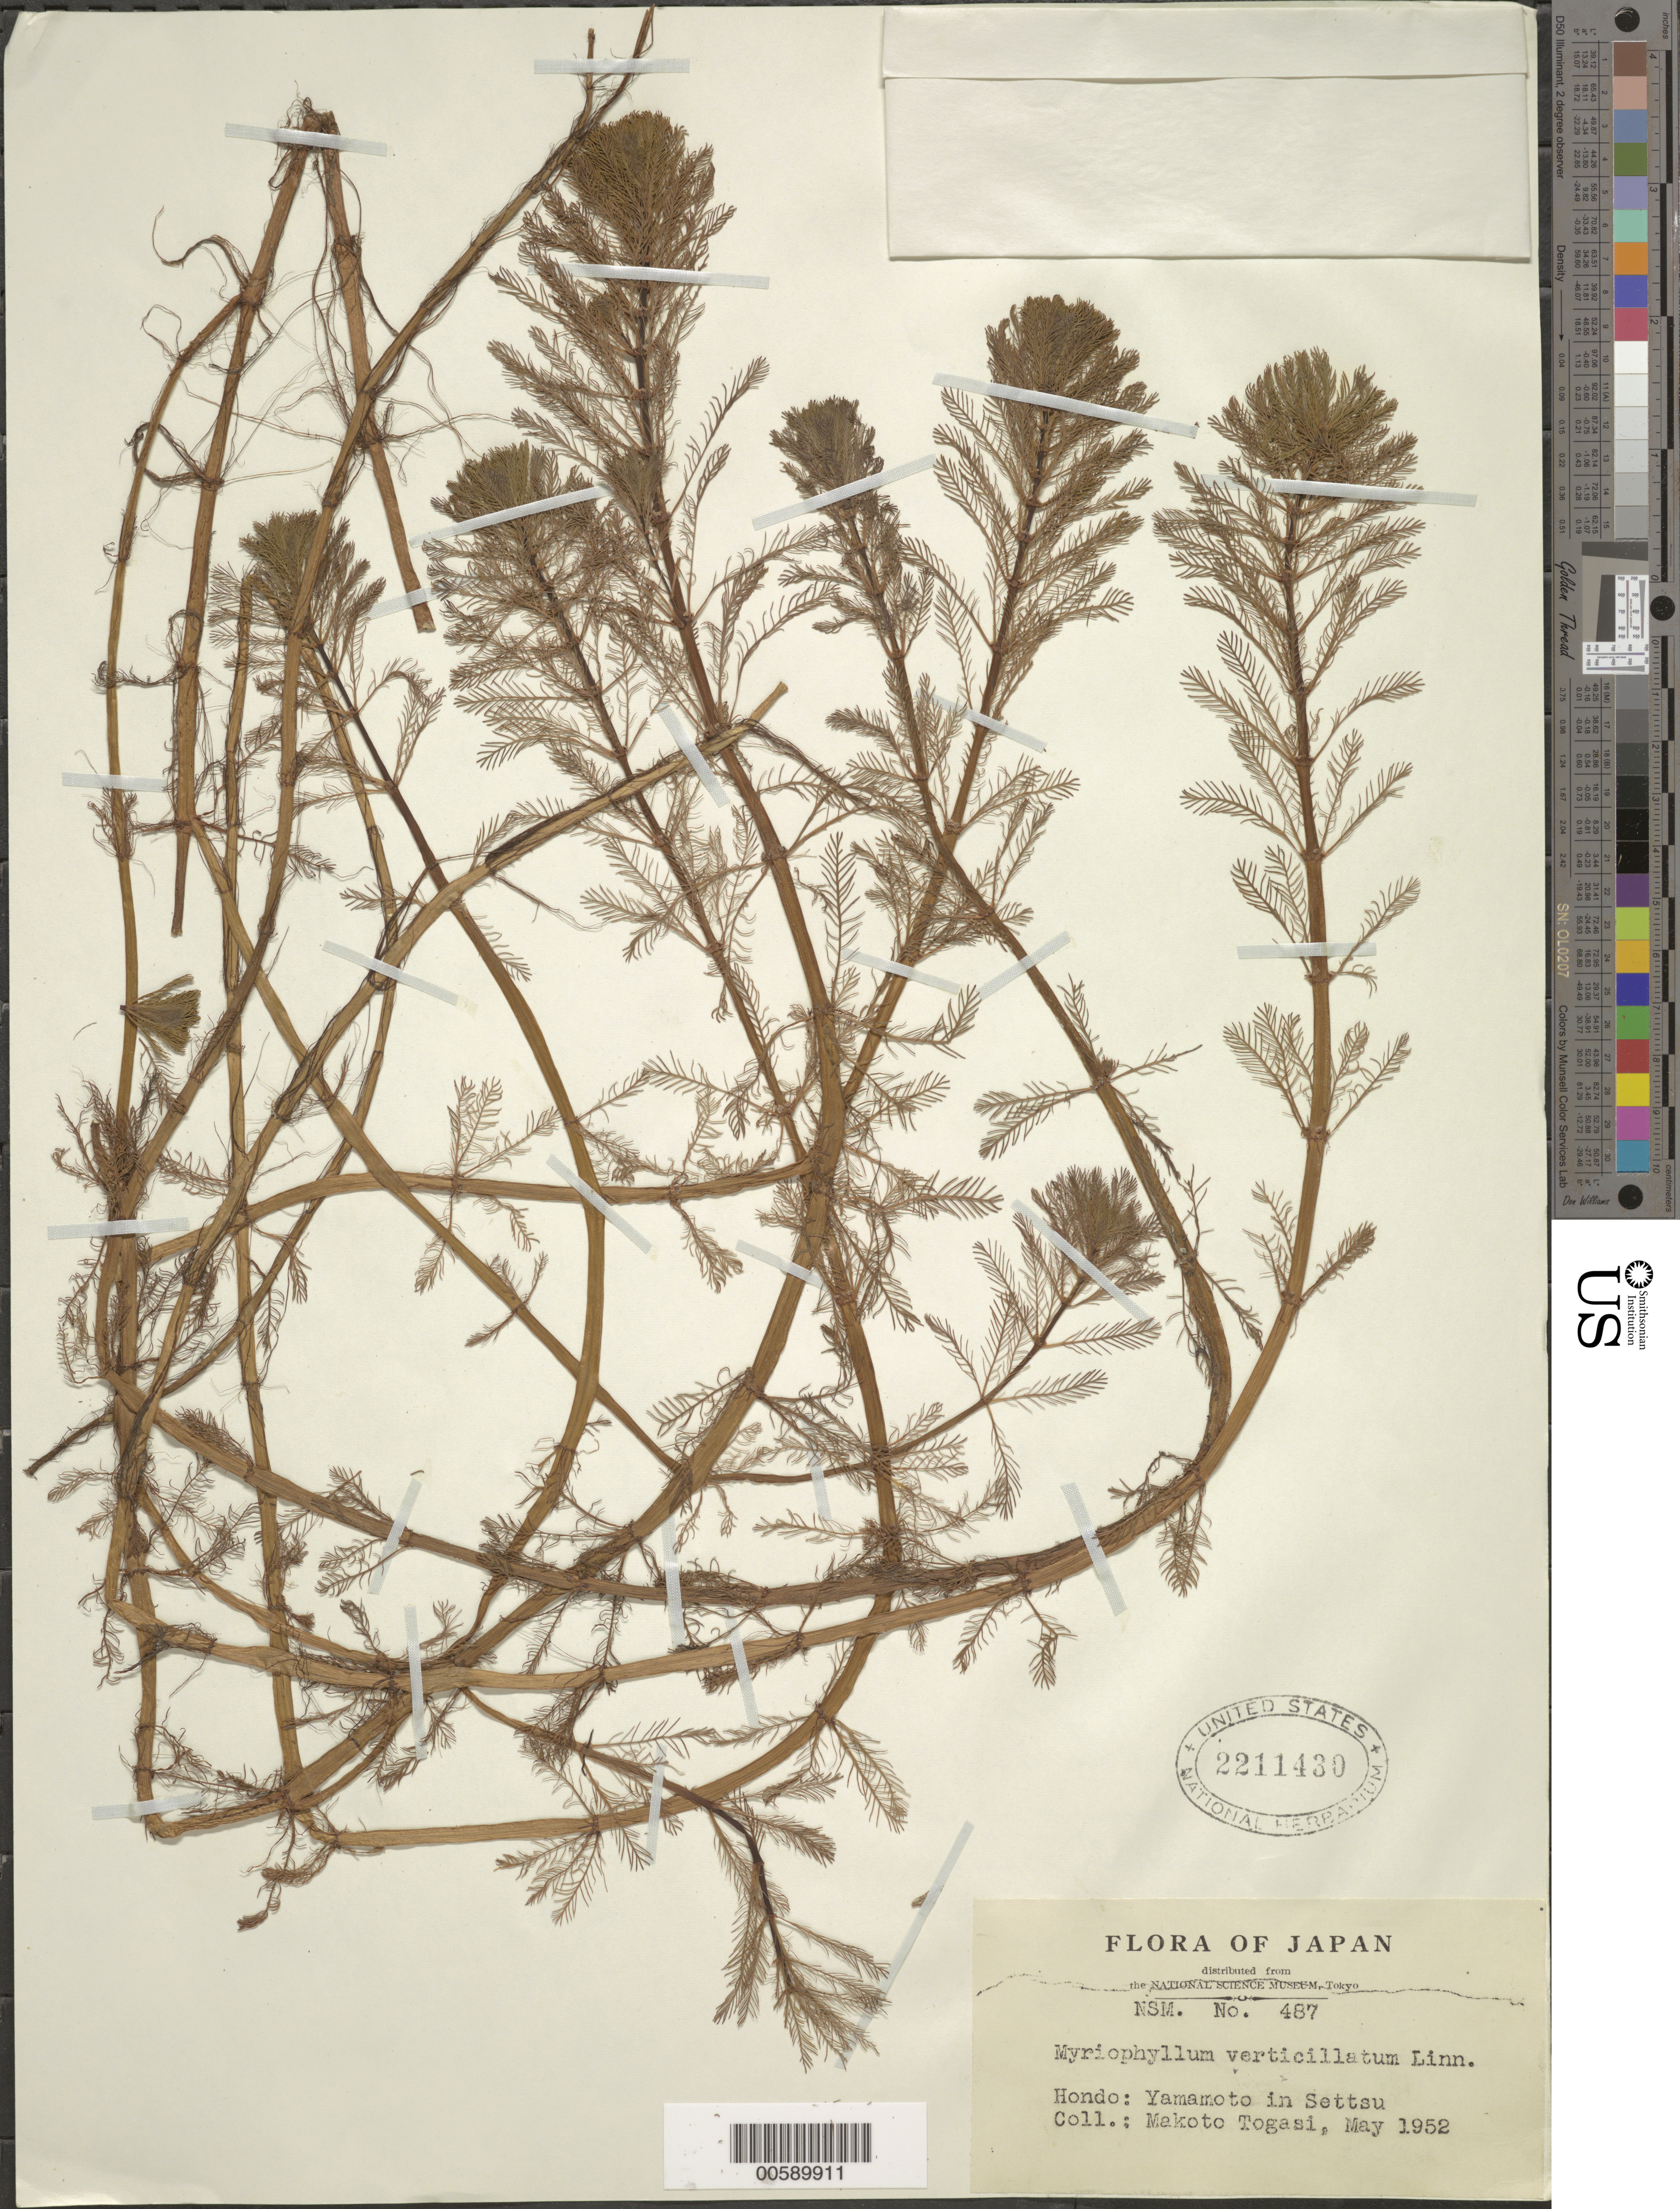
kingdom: Plantae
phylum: Tracheophyta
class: Magnoliopsida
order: Saxifragales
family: Haloragaceae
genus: Myriophyllum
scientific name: Myriophyllum verticillatum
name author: L.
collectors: M. Togasi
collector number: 487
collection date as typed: May 1952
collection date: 1952-05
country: Japan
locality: Hondo, Yamamoto in Settsu.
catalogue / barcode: US 2211430